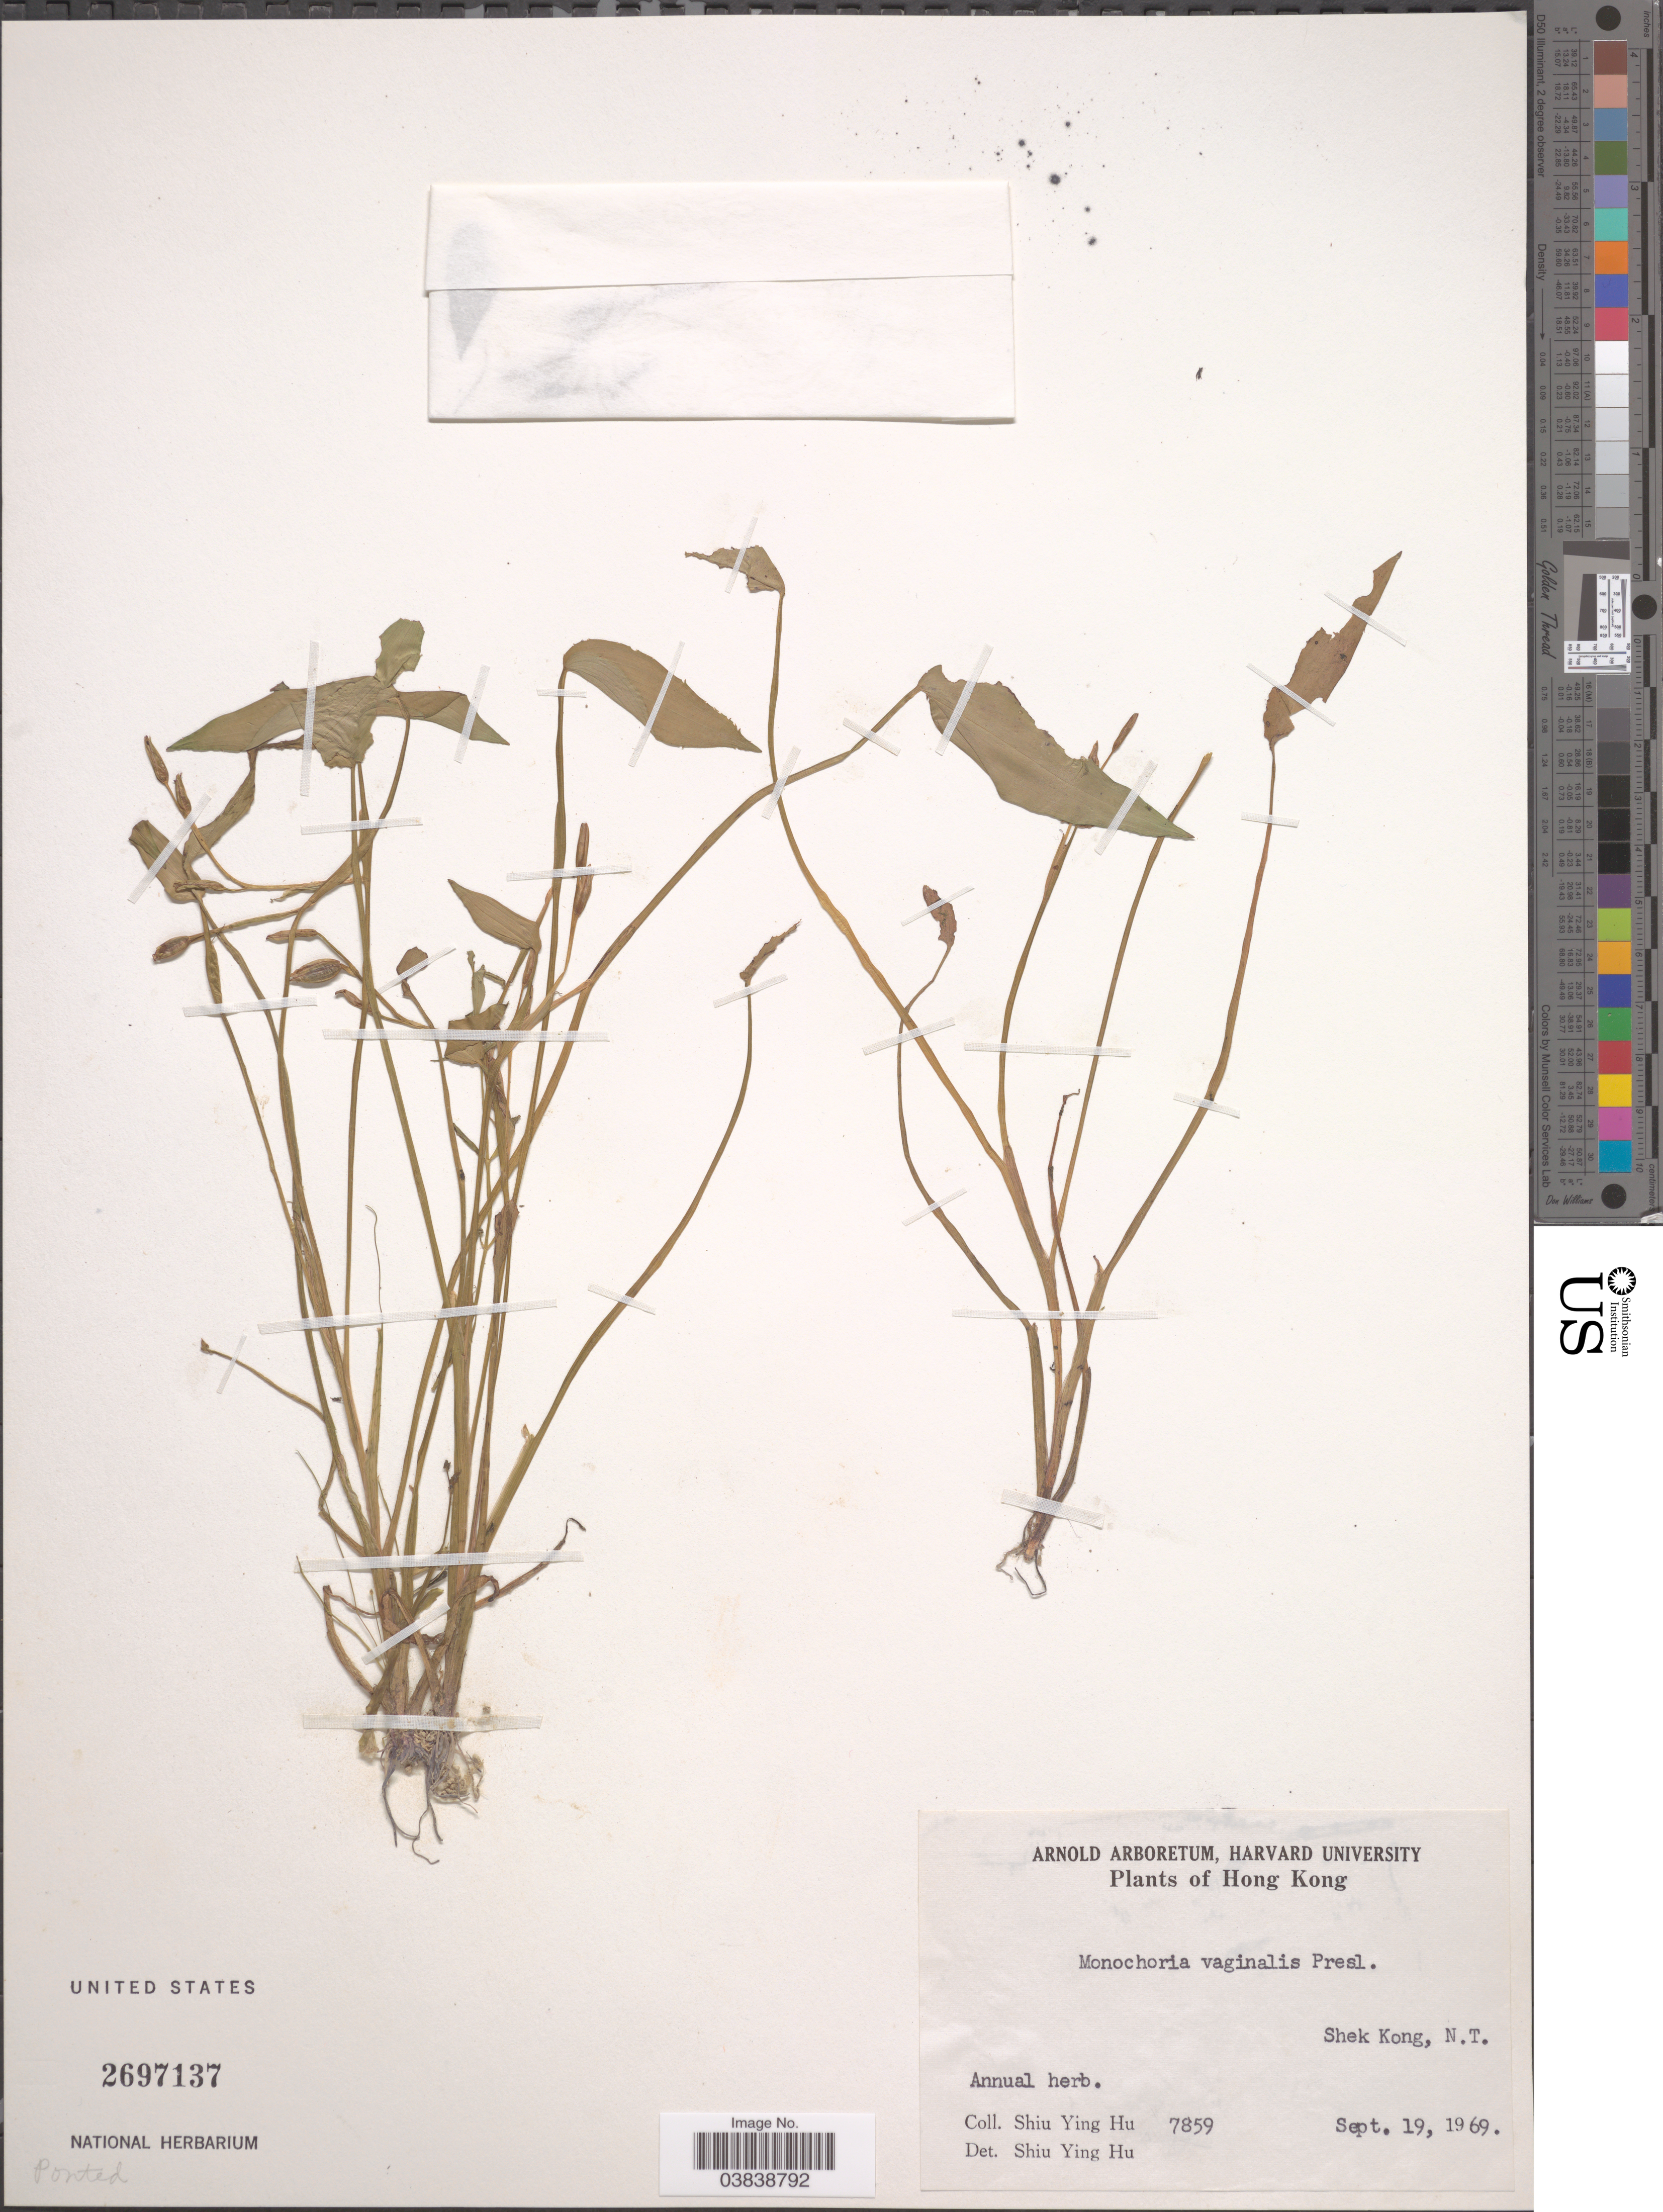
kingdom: Plantae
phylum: Tracheophyta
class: Liliopsida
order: Commelinales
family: Pontederiaceae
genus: Monochoria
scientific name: Monochoria vaginalis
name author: (Burm. f.) C. Presl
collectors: S. Y. Hu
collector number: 7859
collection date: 1969-09-19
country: China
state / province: Hong Kong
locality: Shek Kong, N.T.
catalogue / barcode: US 2697137